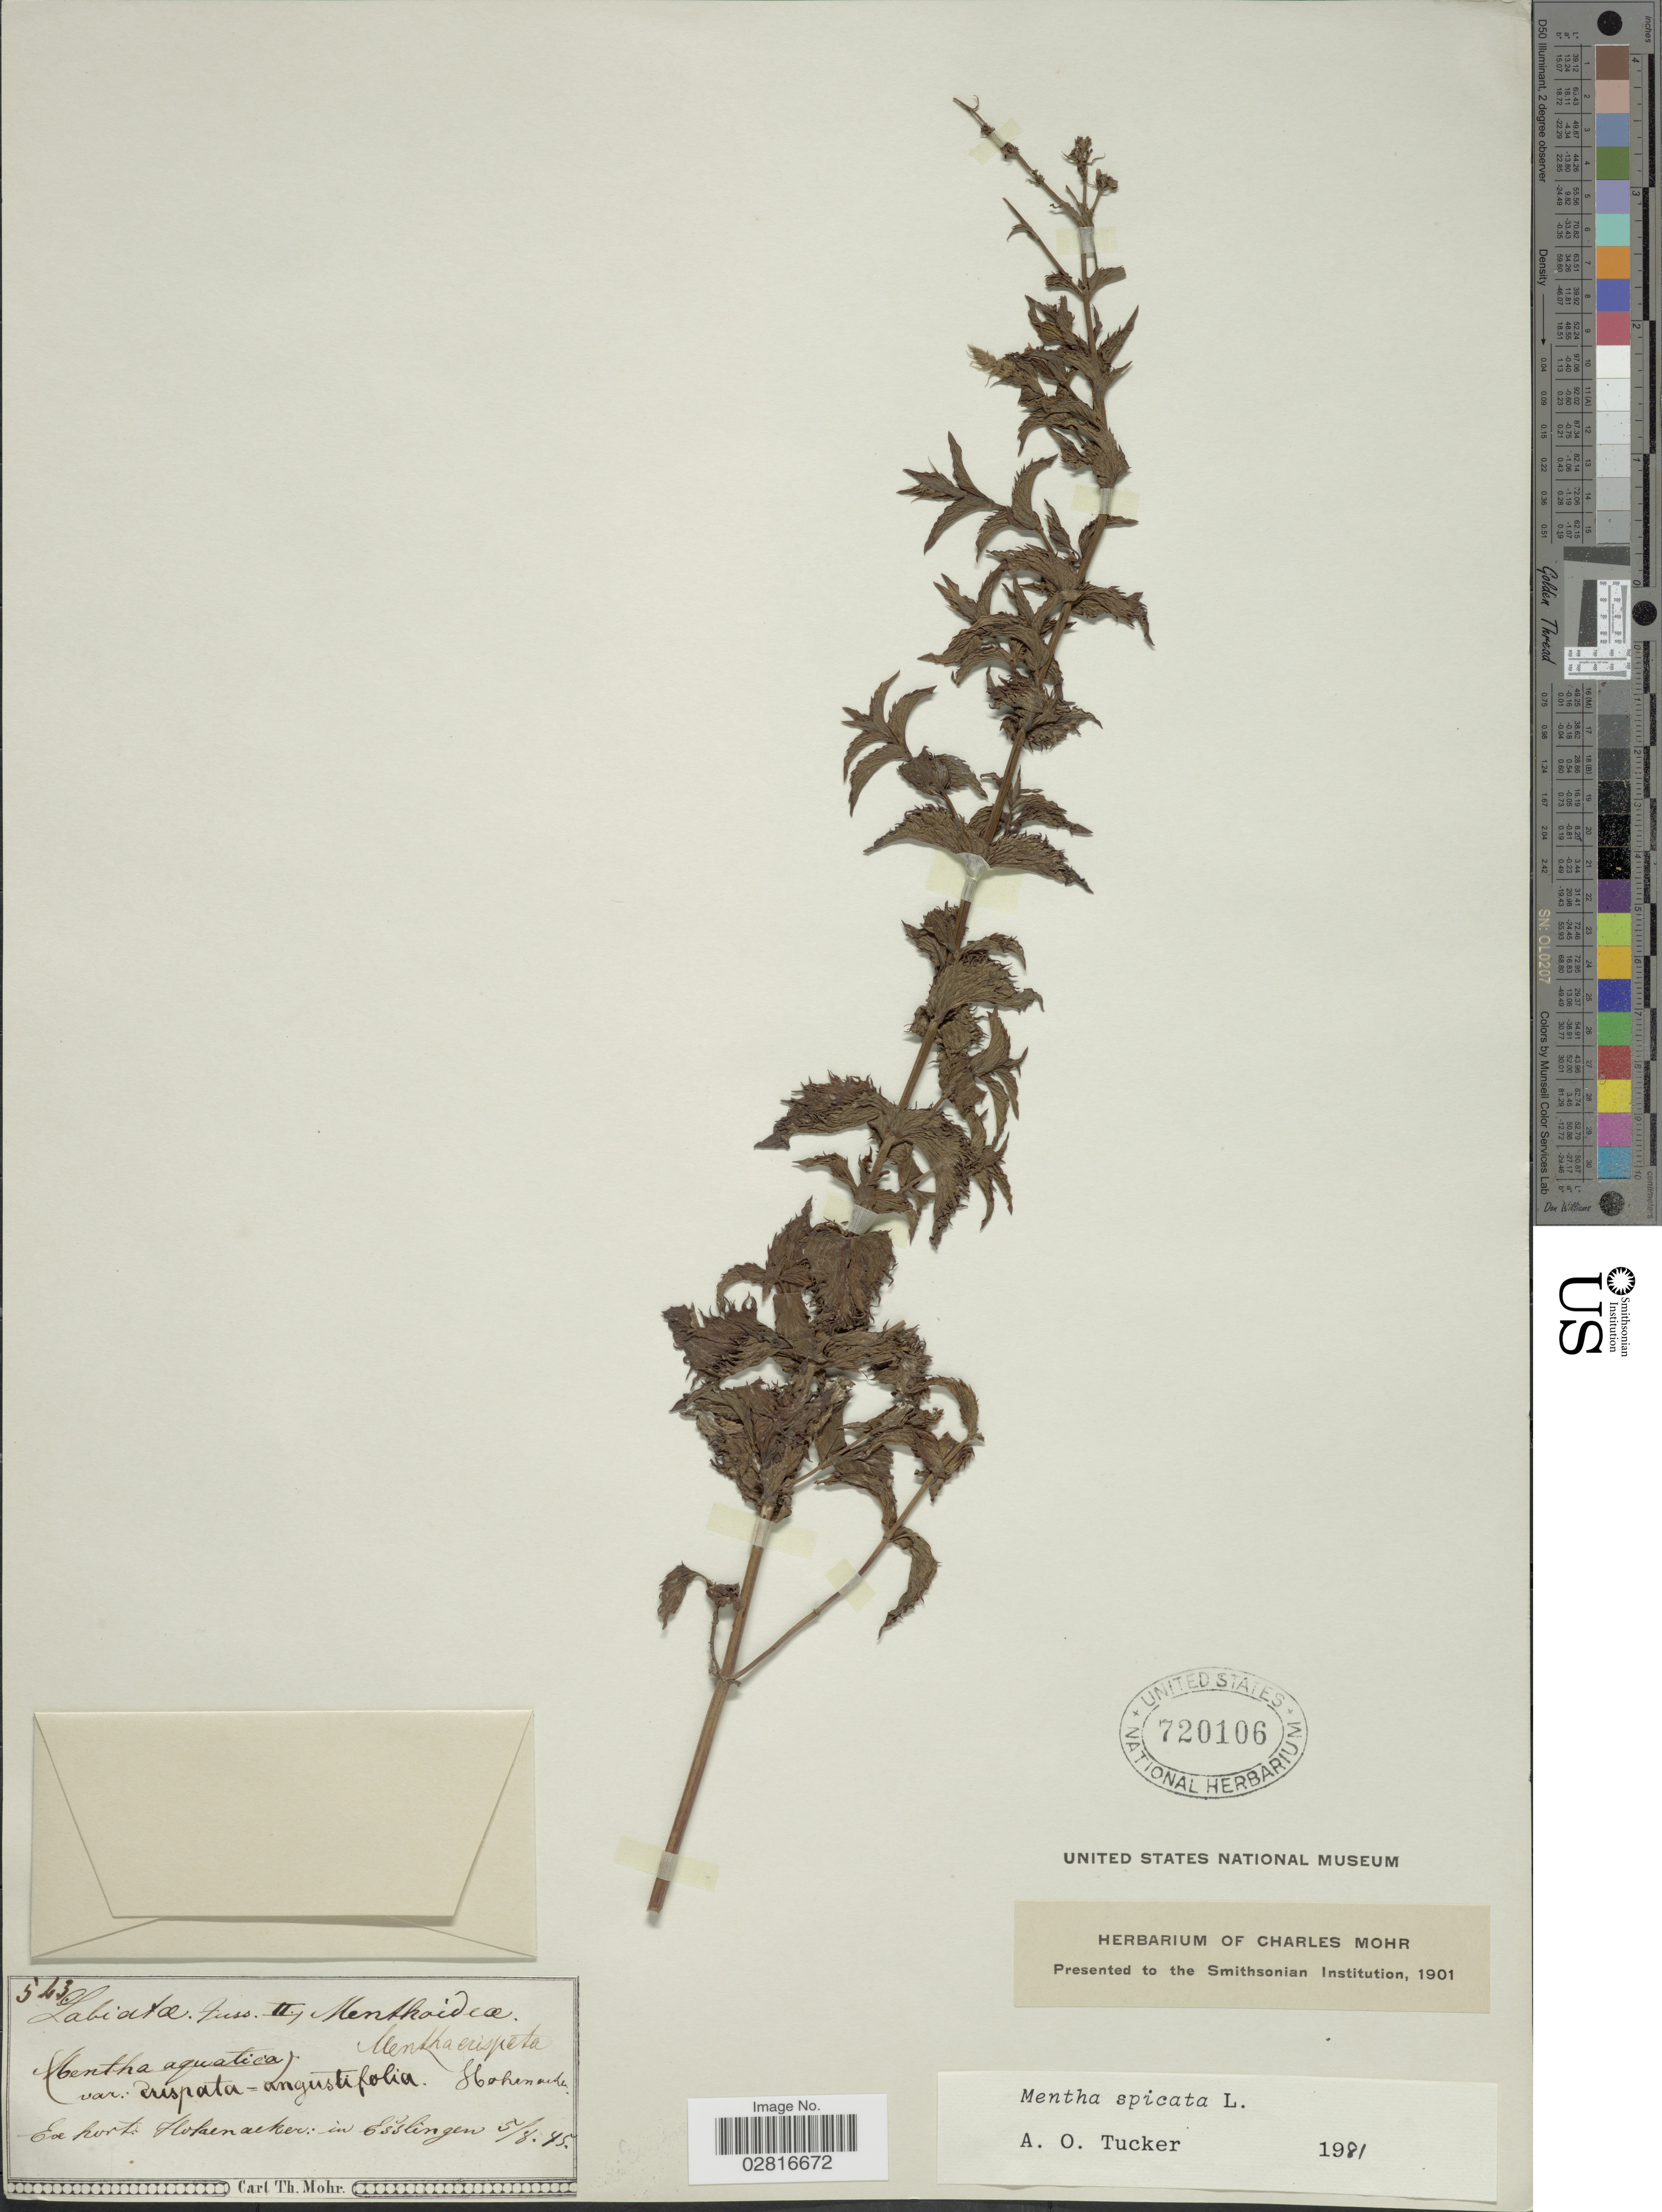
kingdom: Plantae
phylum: Tracheophyta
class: Magnoliopsida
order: Lamiales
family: Lamiaceae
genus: Mentha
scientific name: Mentha spicata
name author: L.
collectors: Esslingen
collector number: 543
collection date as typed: Transcribed d/m/y: 5/8/45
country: Germany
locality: En hort. Hohenacker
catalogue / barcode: US 720106